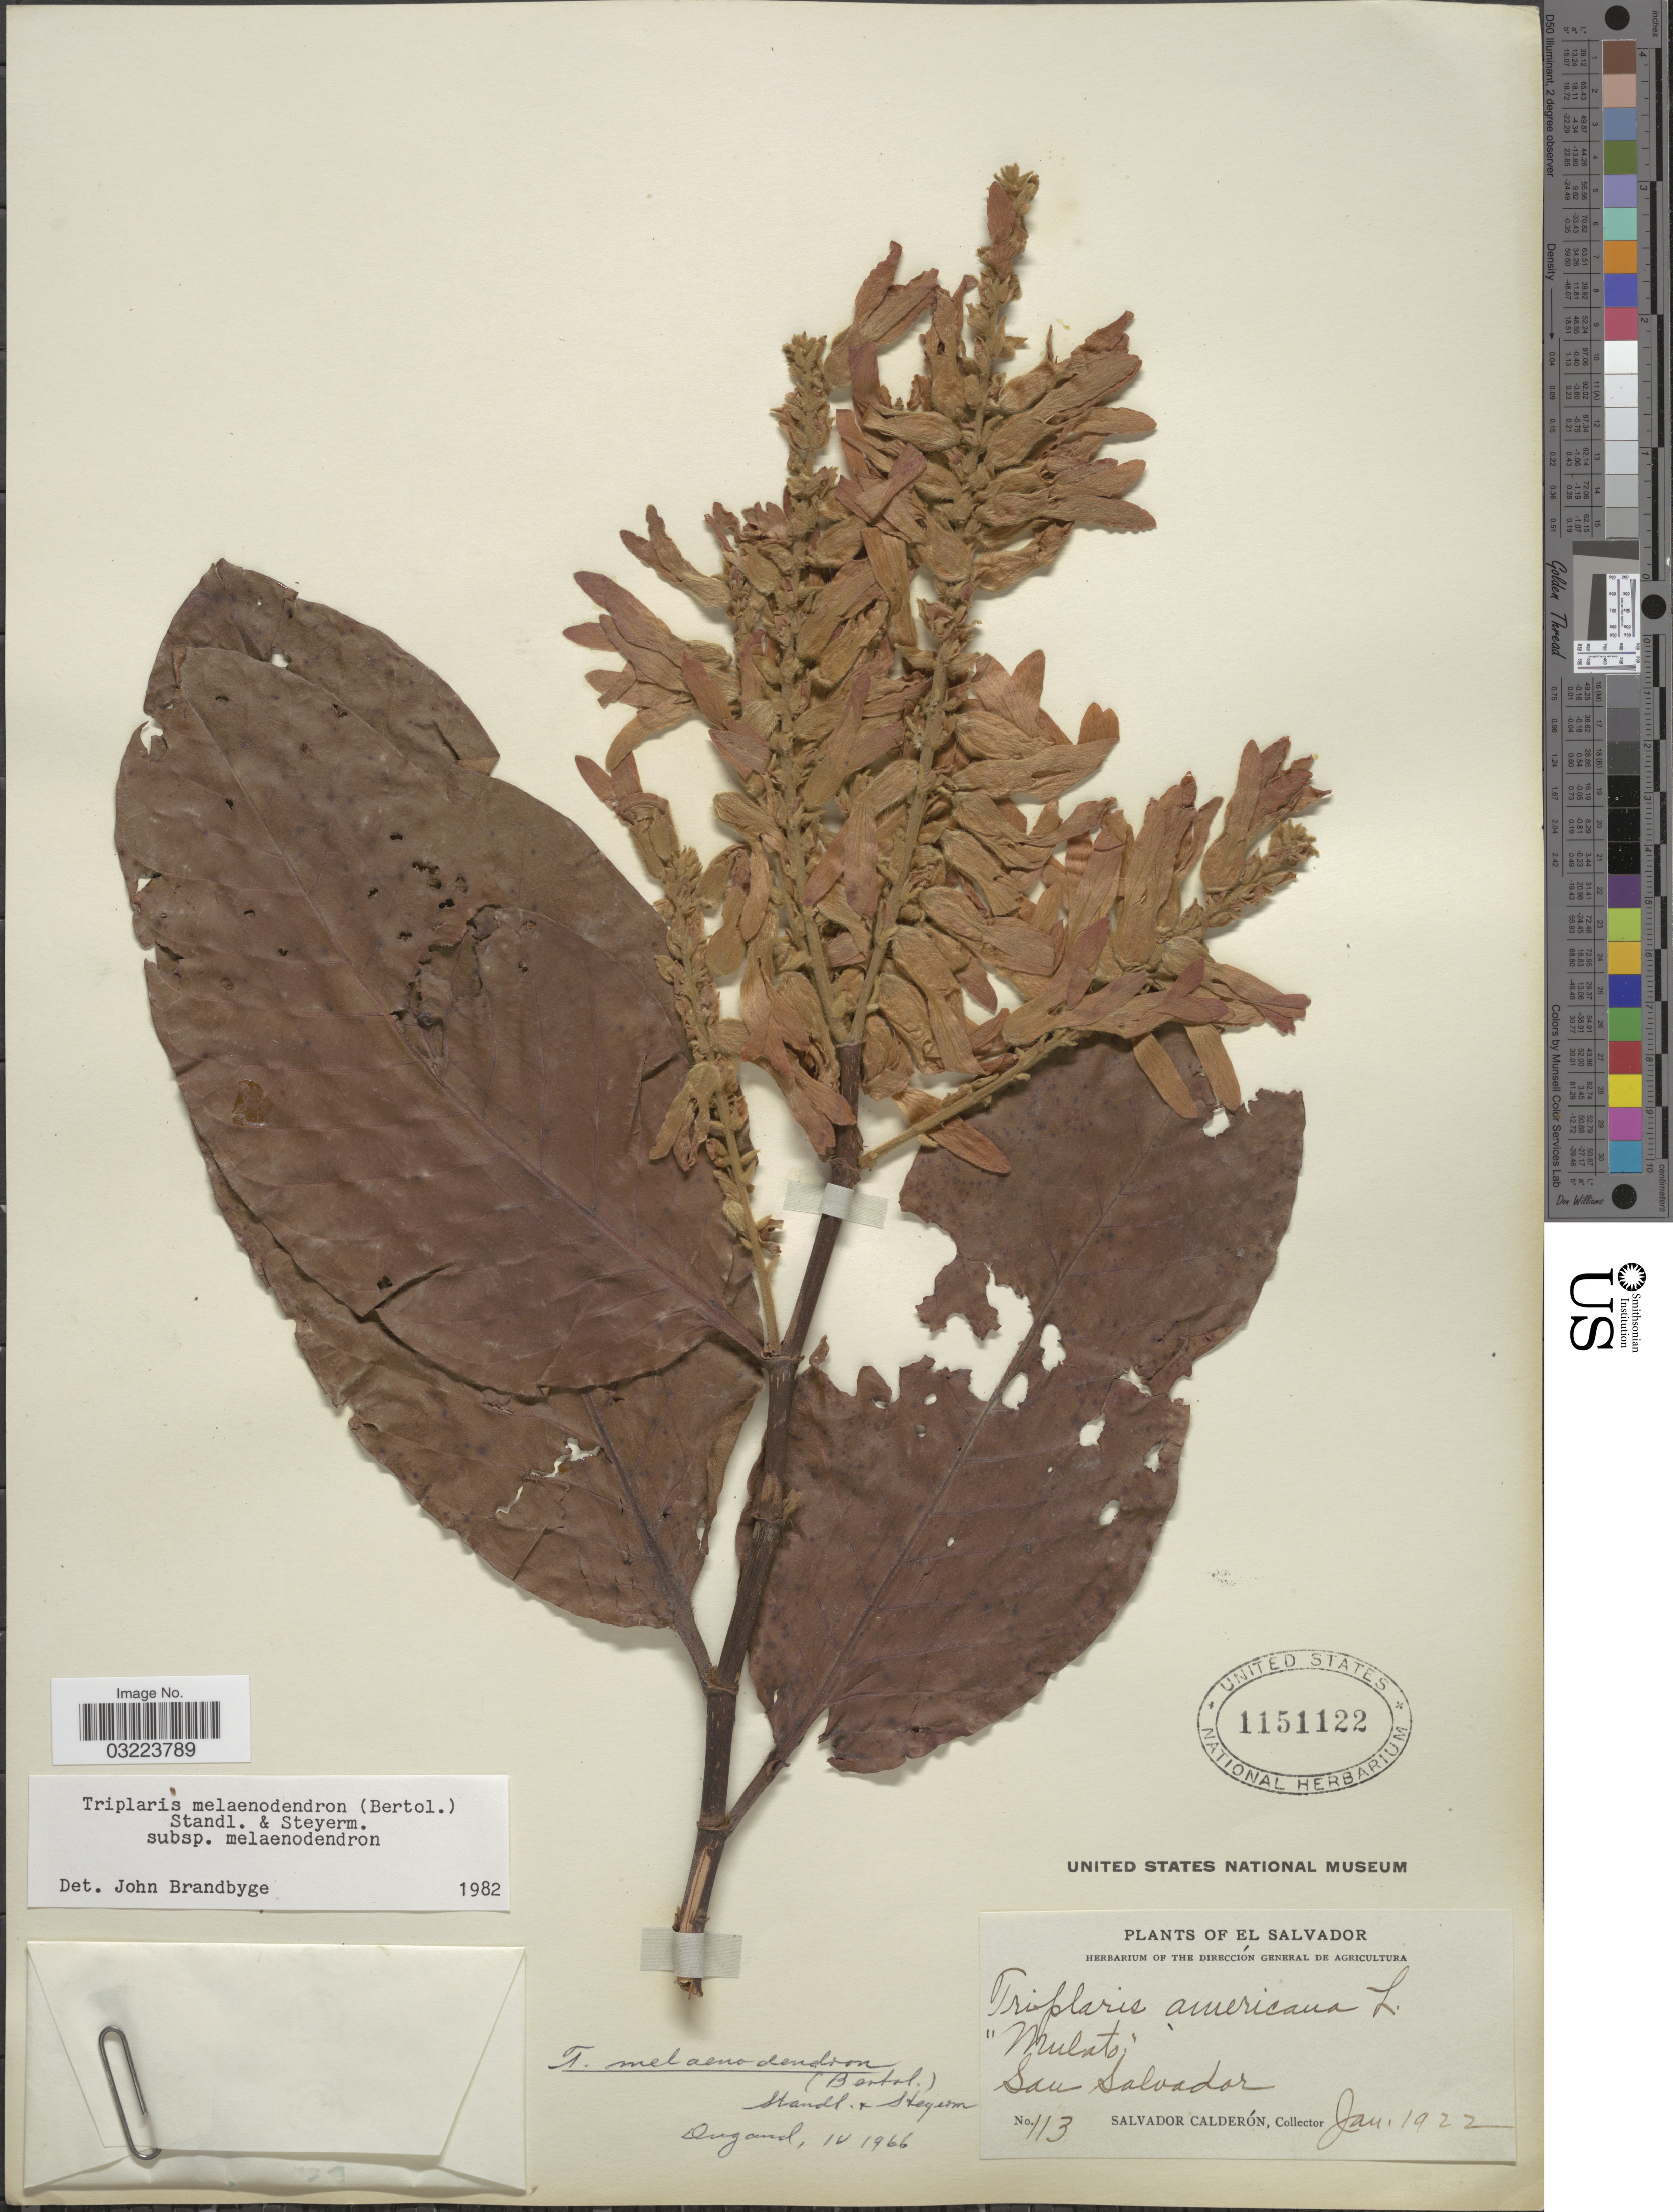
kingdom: Plantae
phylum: Tracheophyta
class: Magnoliopsida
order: Caryophyllales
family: Polygonaceae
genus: Triplaris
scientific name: Triplaris melaenodendron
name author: (Bertol.) Standl. & Steyerm.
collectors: S. Calderón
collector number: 113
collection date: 1922-01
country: El Salvador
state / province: San Salvador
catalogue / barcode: US 1151122